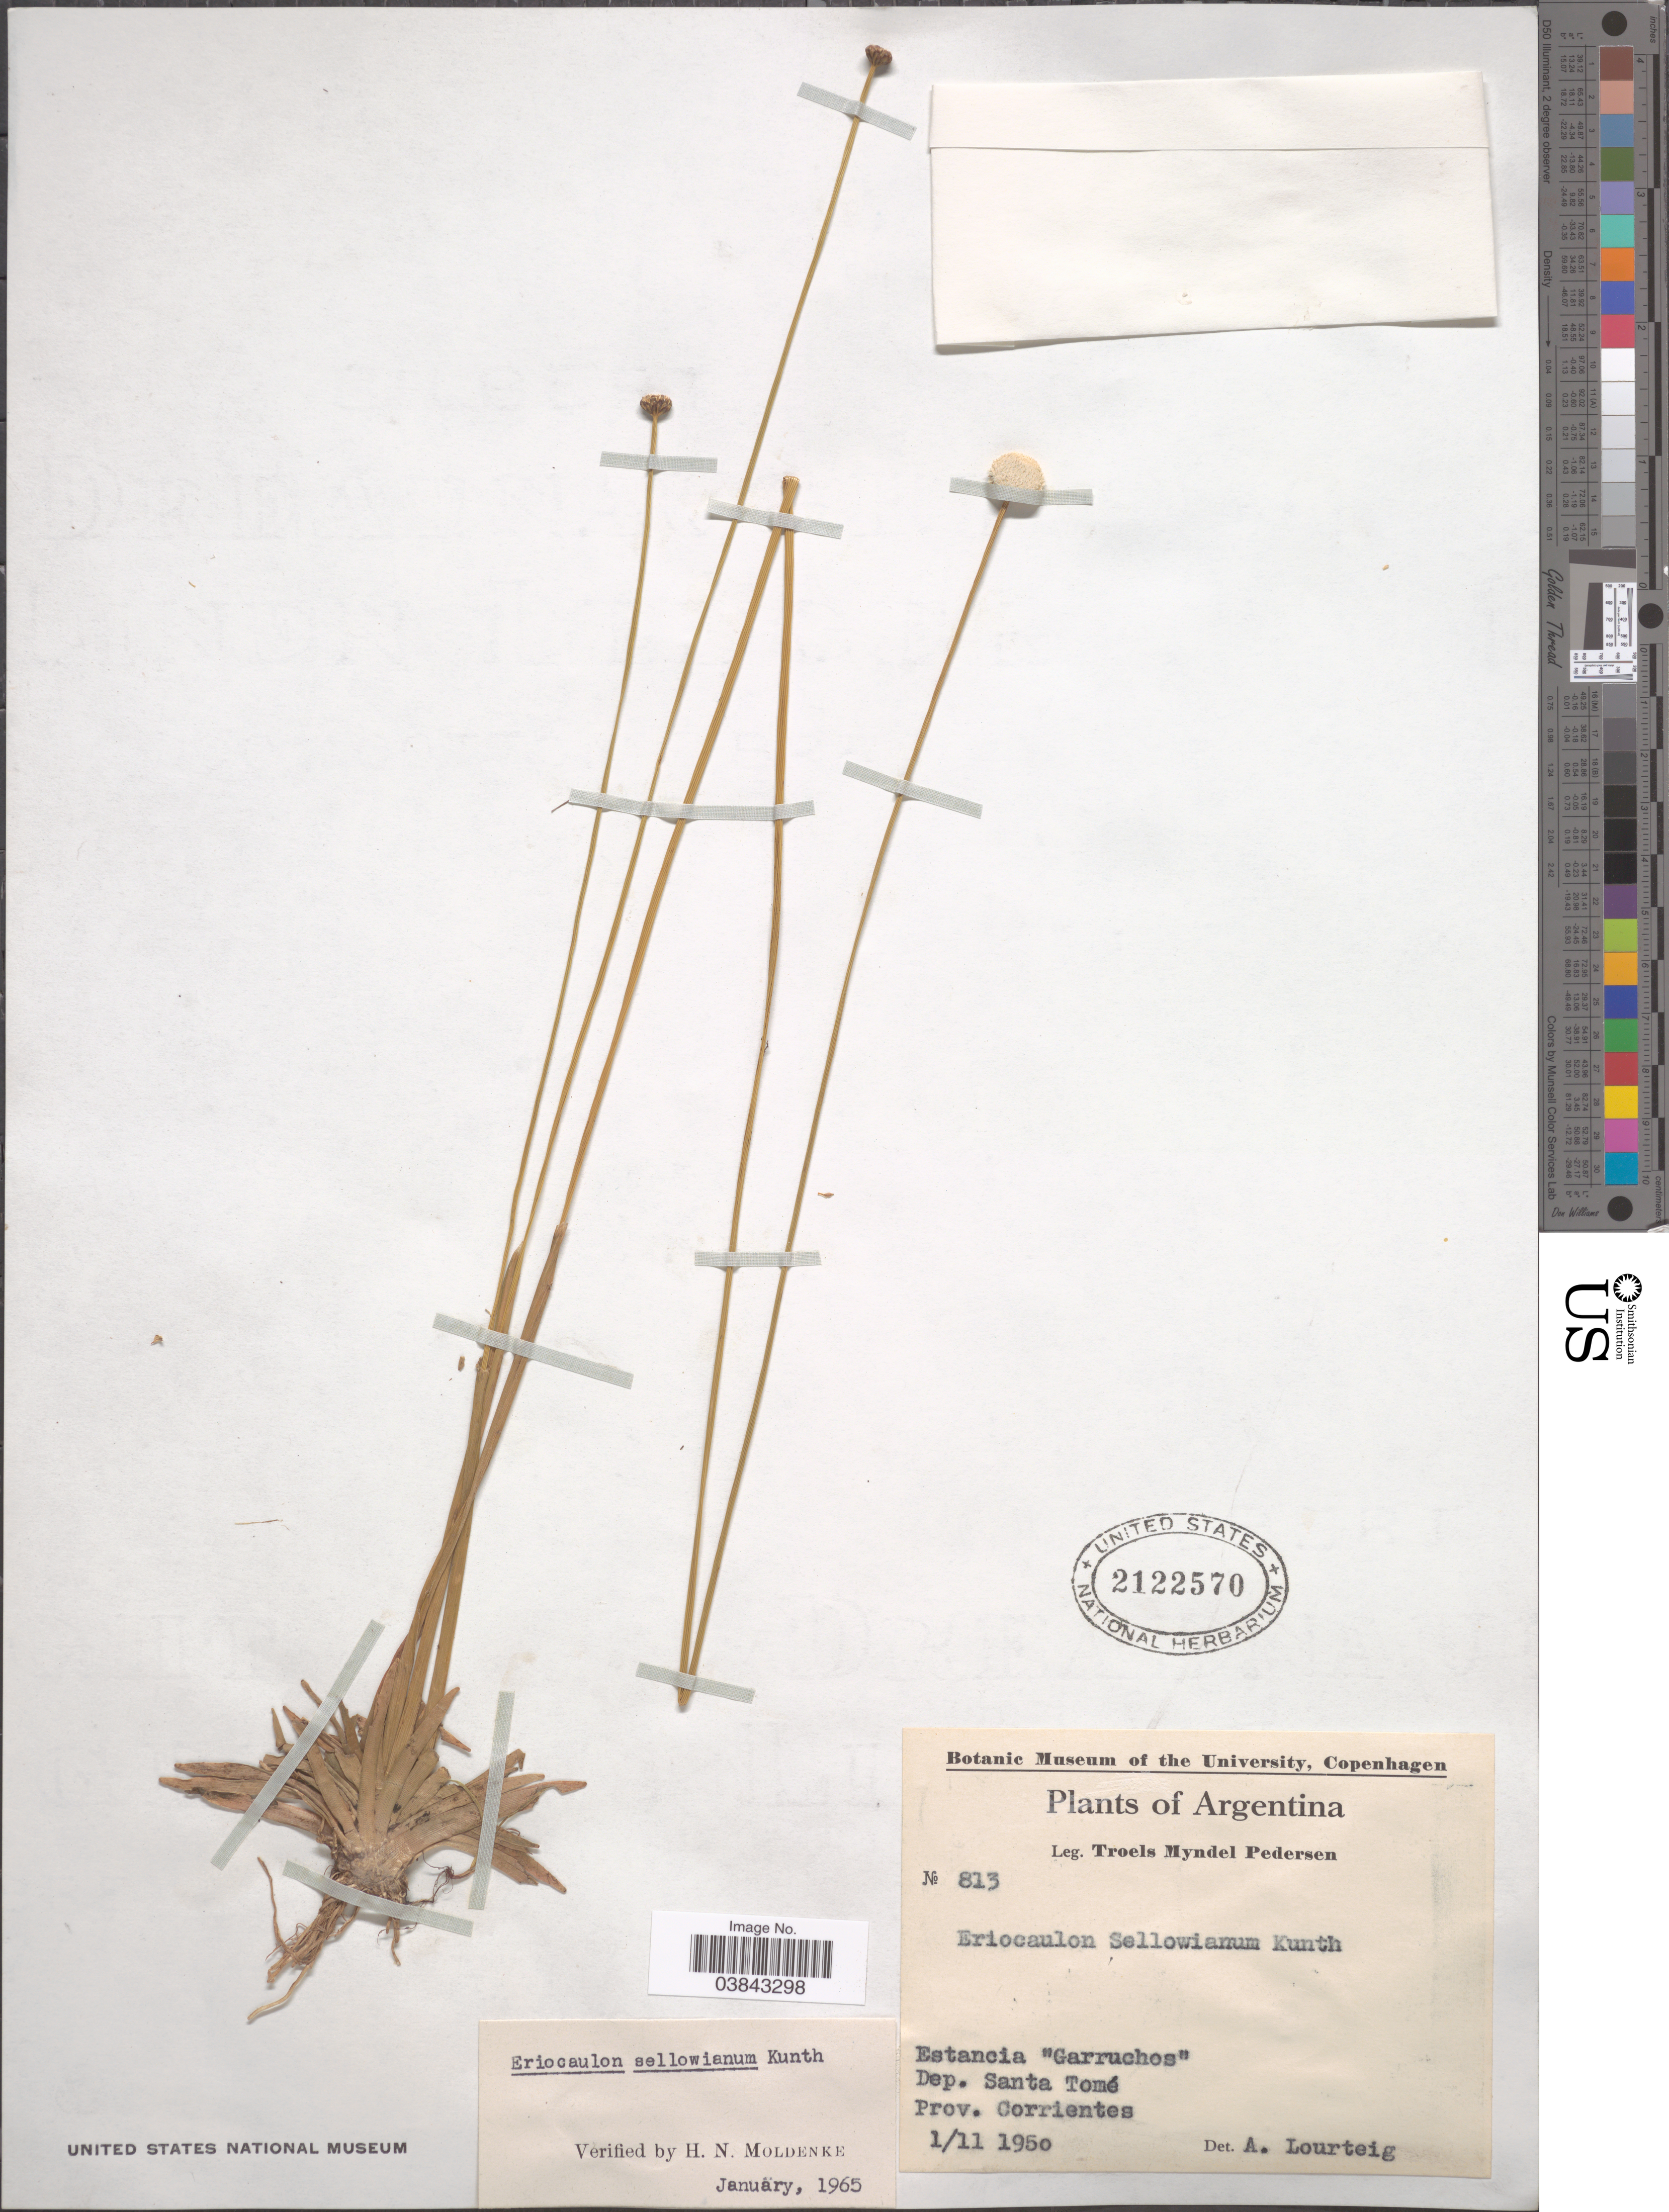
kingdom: Plantae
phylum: Tracheophyta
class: Liliopsida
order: Poales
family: Eriocaulaceae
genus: Eriocaulon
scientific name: Eriocaulon sellowianum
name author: Kunth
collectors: T. Pederson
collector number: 813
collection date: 1950-11-01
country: Argentina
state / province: Corrientes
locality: Estancia "Garruchos". Dep. Santa Tomé.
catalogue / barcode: US 2122570